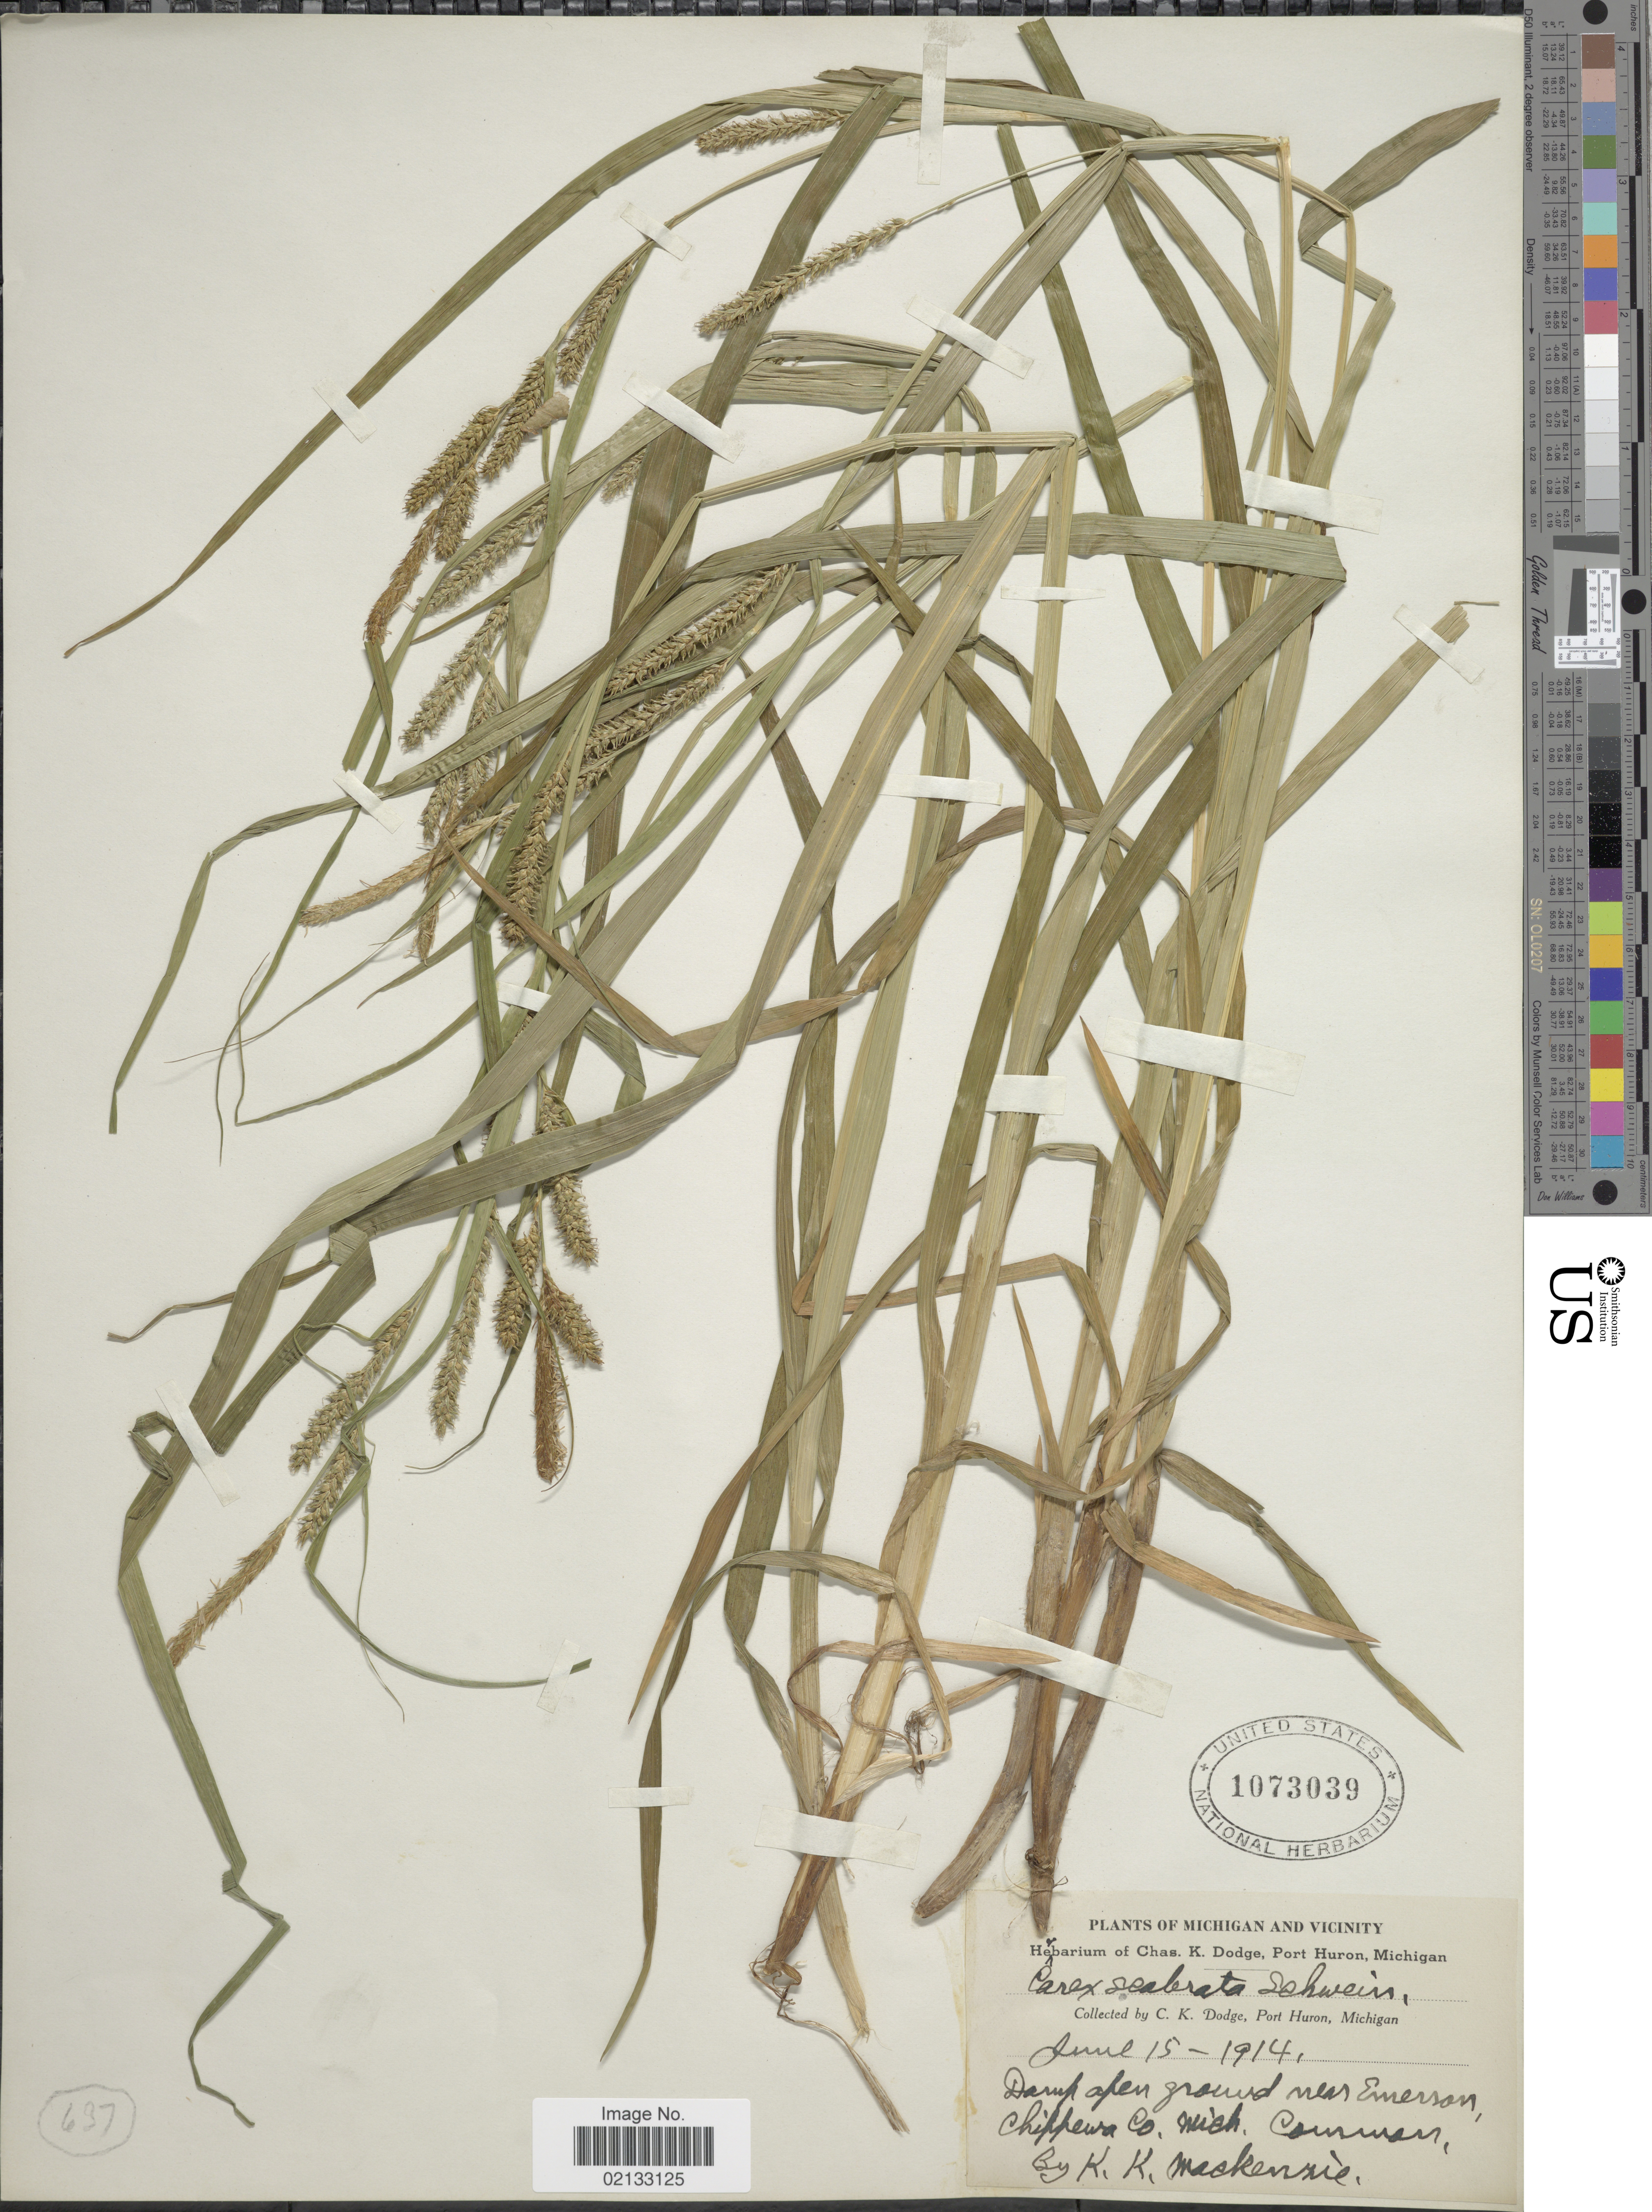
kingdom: Plantae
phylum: Tracheophyta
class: Liliopsida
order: Poales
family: Cyperaceae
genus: Carex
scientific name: Carex scabrata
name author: Schwein.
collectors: C. Dodge & K. Mackenzie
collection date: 1914-06-15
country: United States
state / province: Michigan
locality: Michigan and vicinity. Damp open ground near Emerson, Chippewa Co.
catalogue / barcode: US 1073039